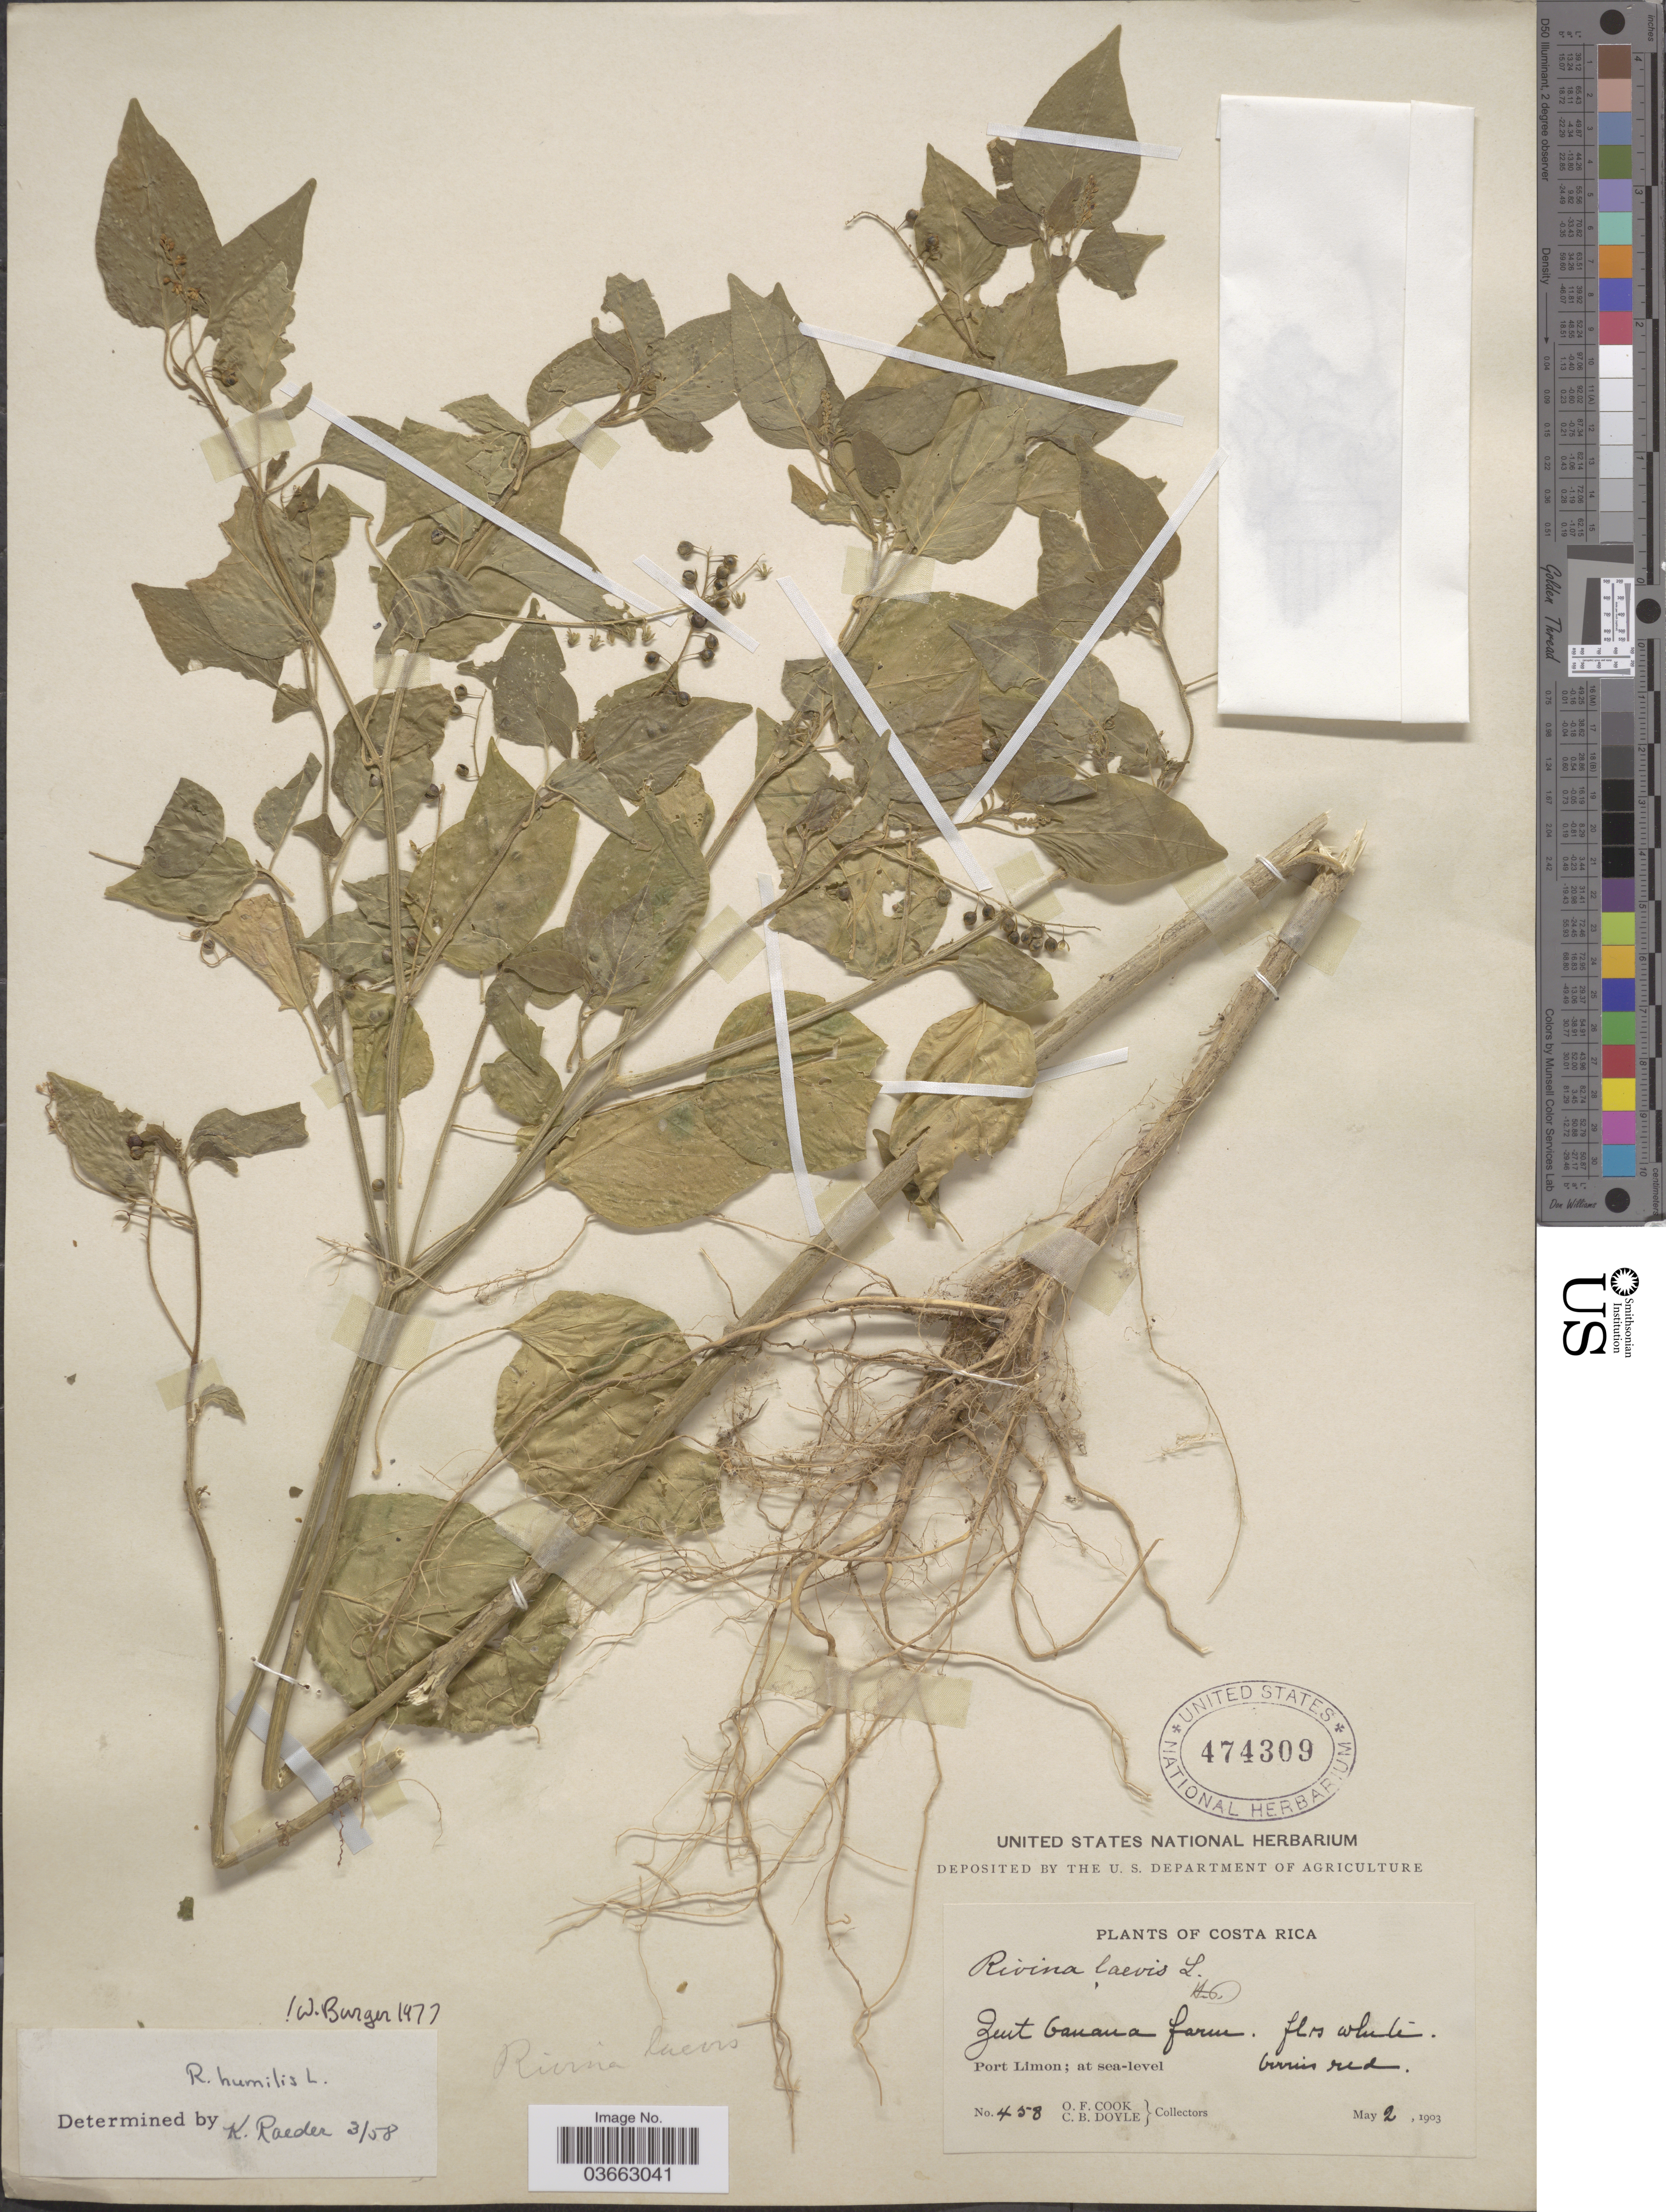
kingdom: Plantae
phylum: Tracheophyta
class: Magnoliopsida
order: Caryophyllales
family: Phytolaccaceae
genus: Rivina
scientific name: Rivina humilis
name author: L.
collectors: O. F. Cook & C. Doyle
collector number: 458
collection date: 1903-05-02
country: Costa Rica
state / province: Limón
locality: Port Limon.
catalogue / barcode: US 474309